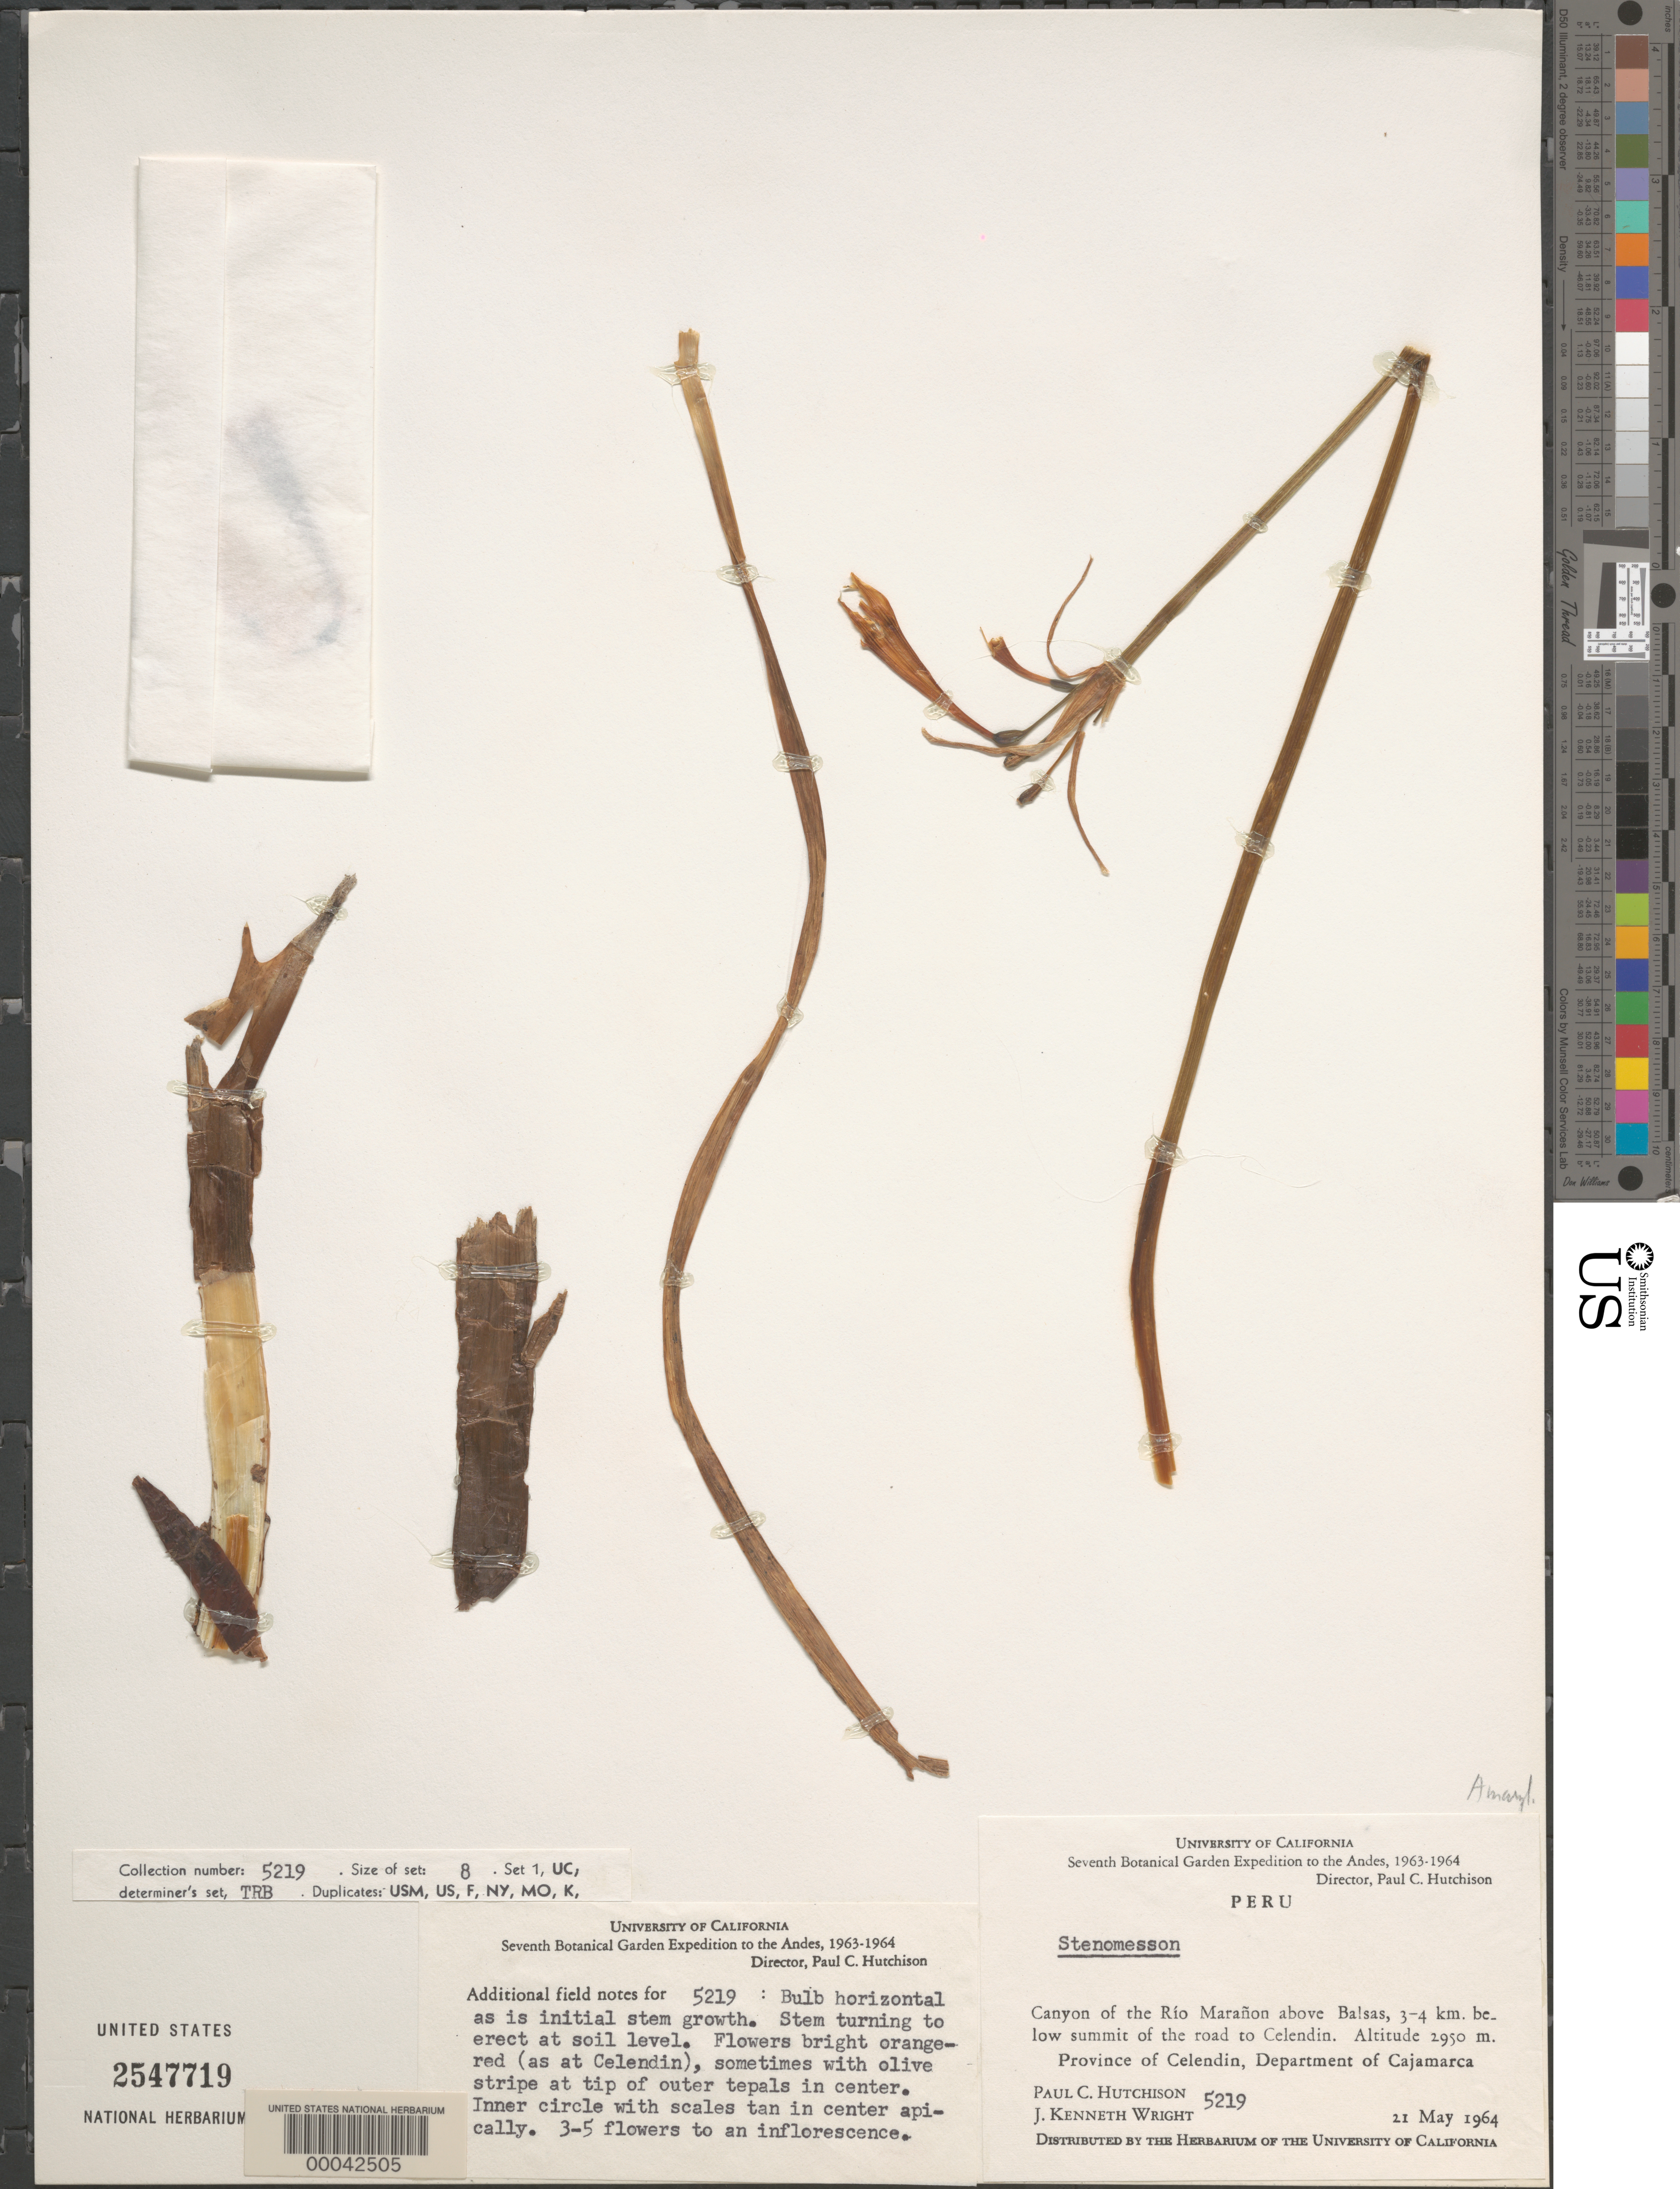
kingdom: Plantae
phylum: Tracheophyta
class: Liliopsida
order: Asparagales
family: Amaryllidaceae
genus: Stenomesson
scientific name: Stenomesson sp.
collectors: P. C. Hutchison & J. K. Wright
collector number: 5219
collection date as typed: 21 May 1964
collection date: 1964-05-21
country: Peru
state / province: Cajamarca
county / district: Celendín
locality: canyon of Río Maranon above Balsas, 3 - 4 km below summit of the road to Celendín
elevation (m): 2950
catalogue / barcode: US 2547719